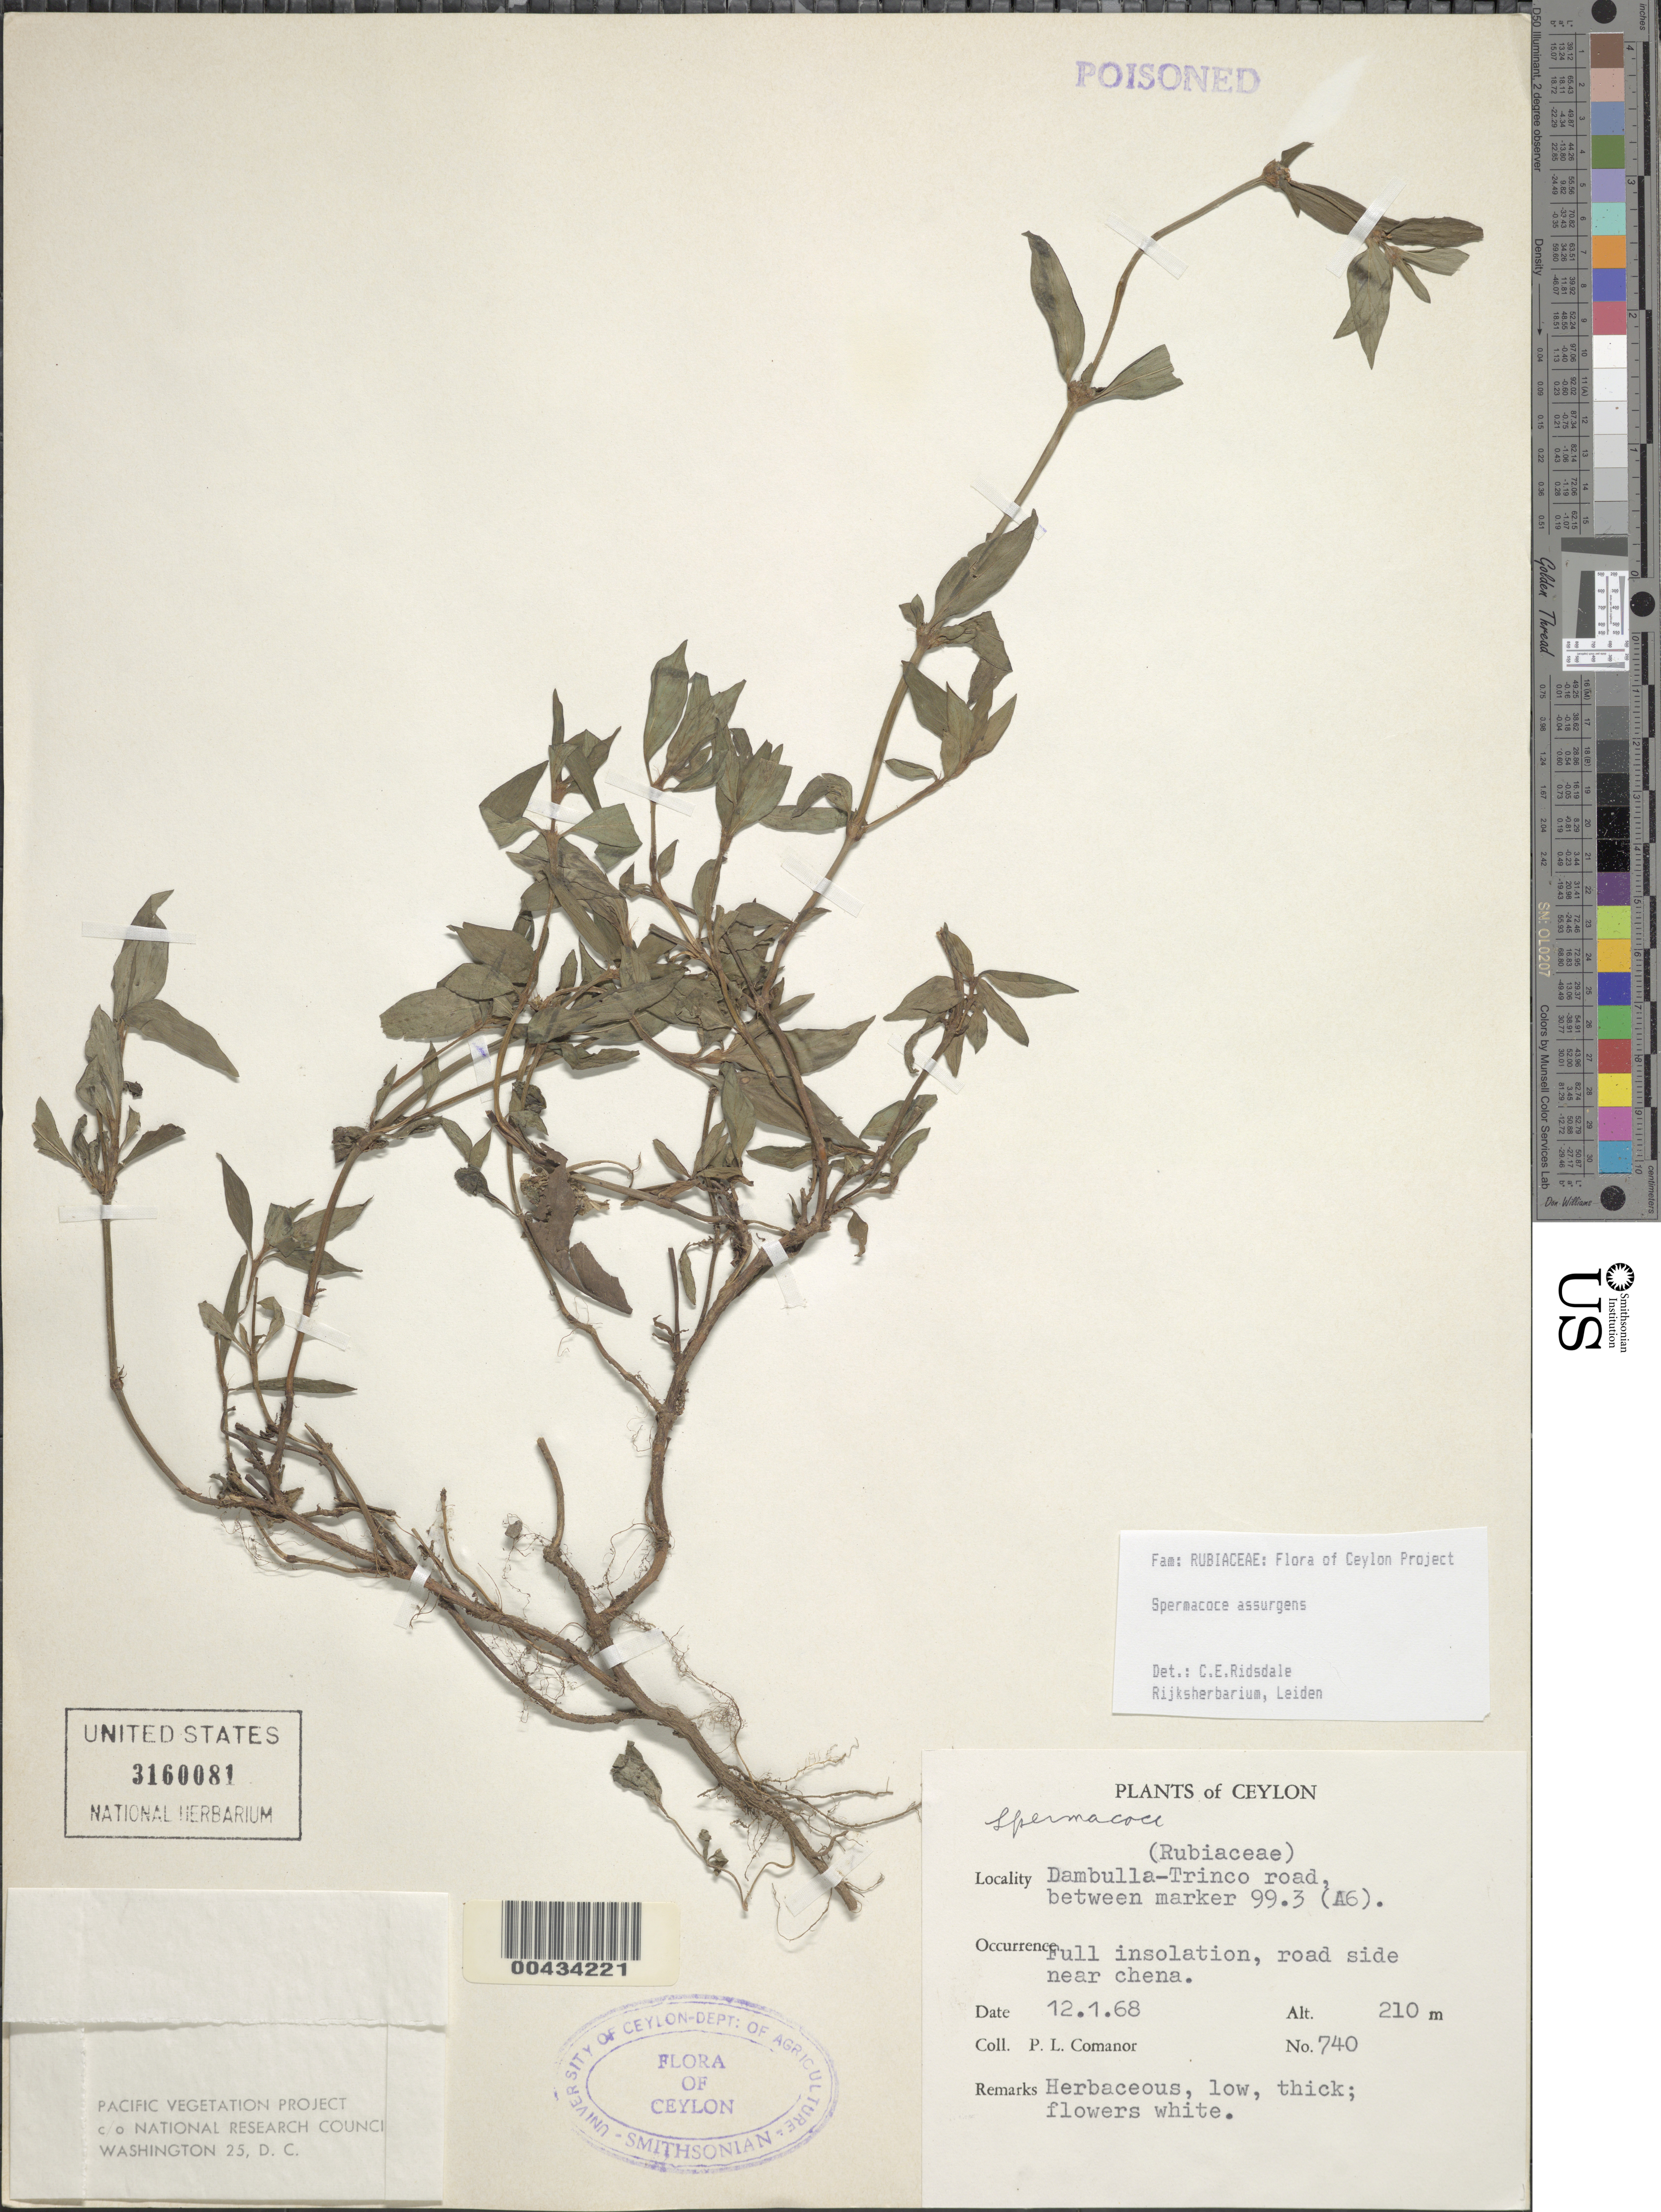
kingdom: Plantae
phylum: Tracheophyta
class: Magnoliopsida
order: Gentianales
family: Rubiaceae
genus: Spermacoce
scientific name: Spermacoce assurgens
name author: Ruiz & Pav.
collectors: P. Comanor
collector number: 740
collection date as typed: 12 Jan 1968 or 01 Dec 1968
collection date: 1968-01-12 or 1968-12-01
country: Sri Lanka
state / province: Central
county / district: Matale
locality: Dambulla-Trinco Rd, between marker 99.3 (A6)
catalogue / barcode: US 3160081